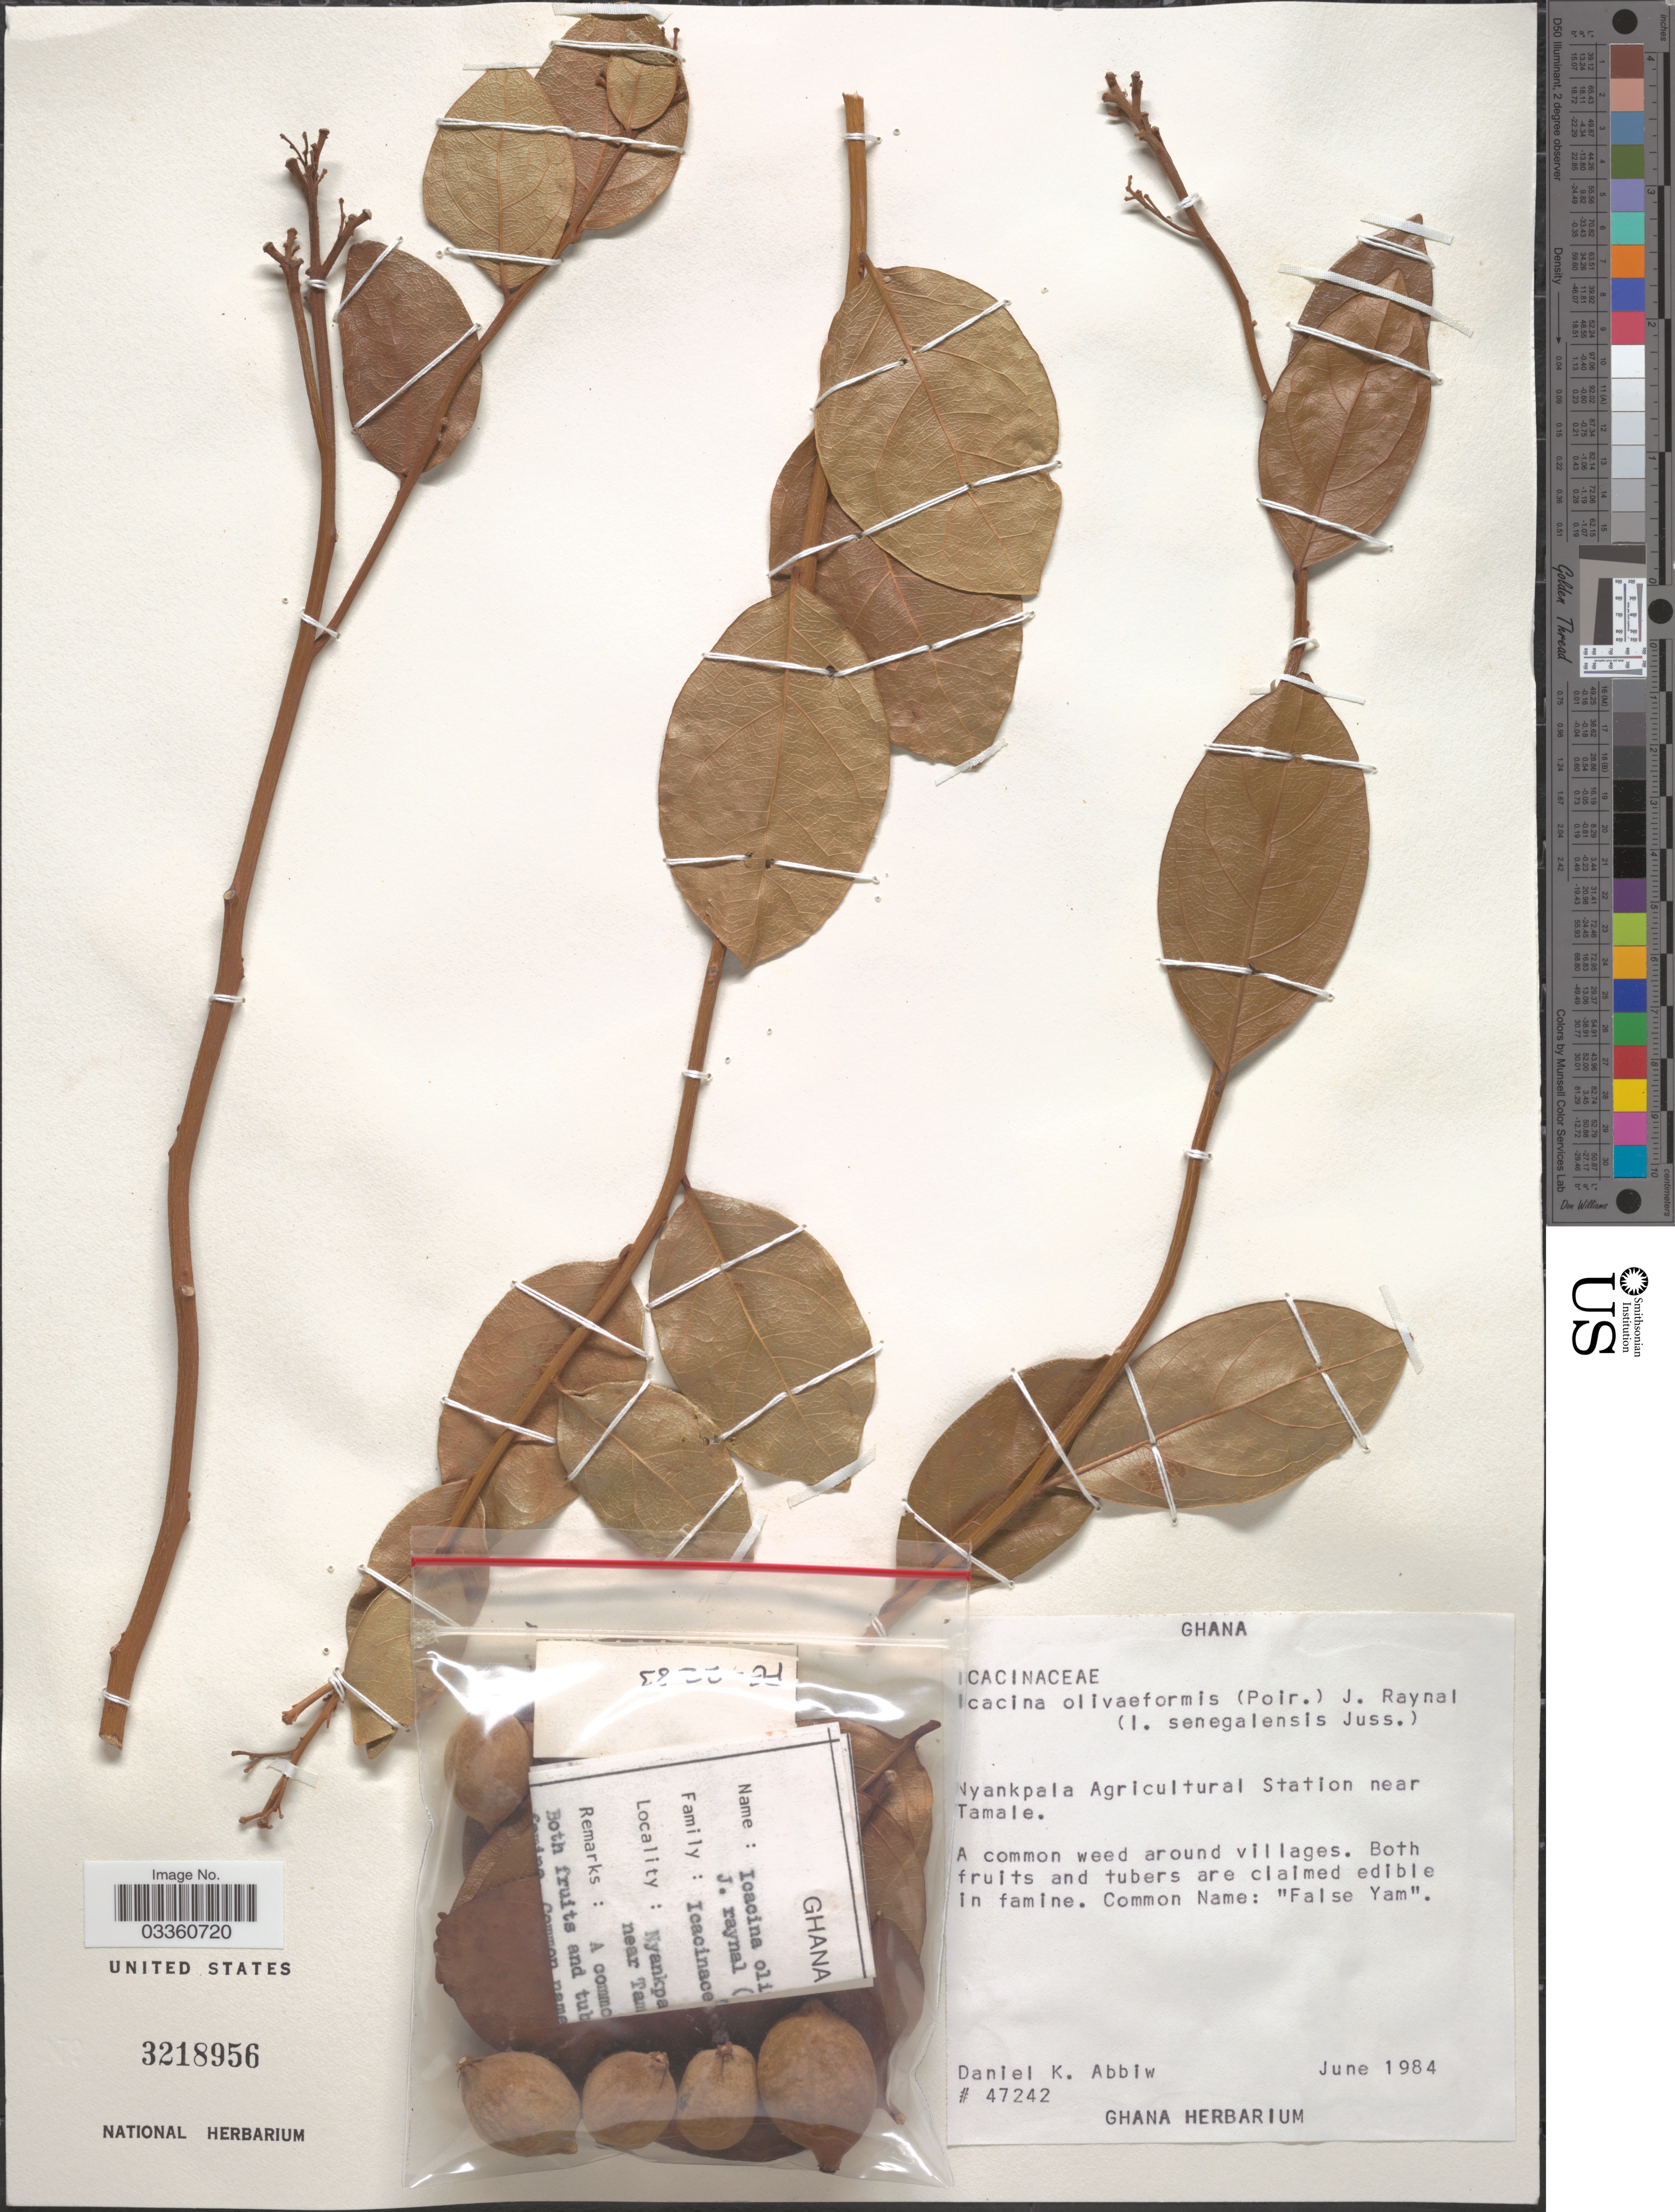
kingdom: Plantae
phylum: Tracheophyta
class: Magnoliopsida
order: Icacinales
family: Icacinaceae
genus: Icacina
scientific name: Icacina oliviformis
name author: (Poir.) Raynal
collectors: D. K. Abbiw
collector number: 47242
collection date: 1984-06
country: Ghana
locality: Nyankpala Agricultural Station near Tamale.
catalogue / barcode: US 3218956